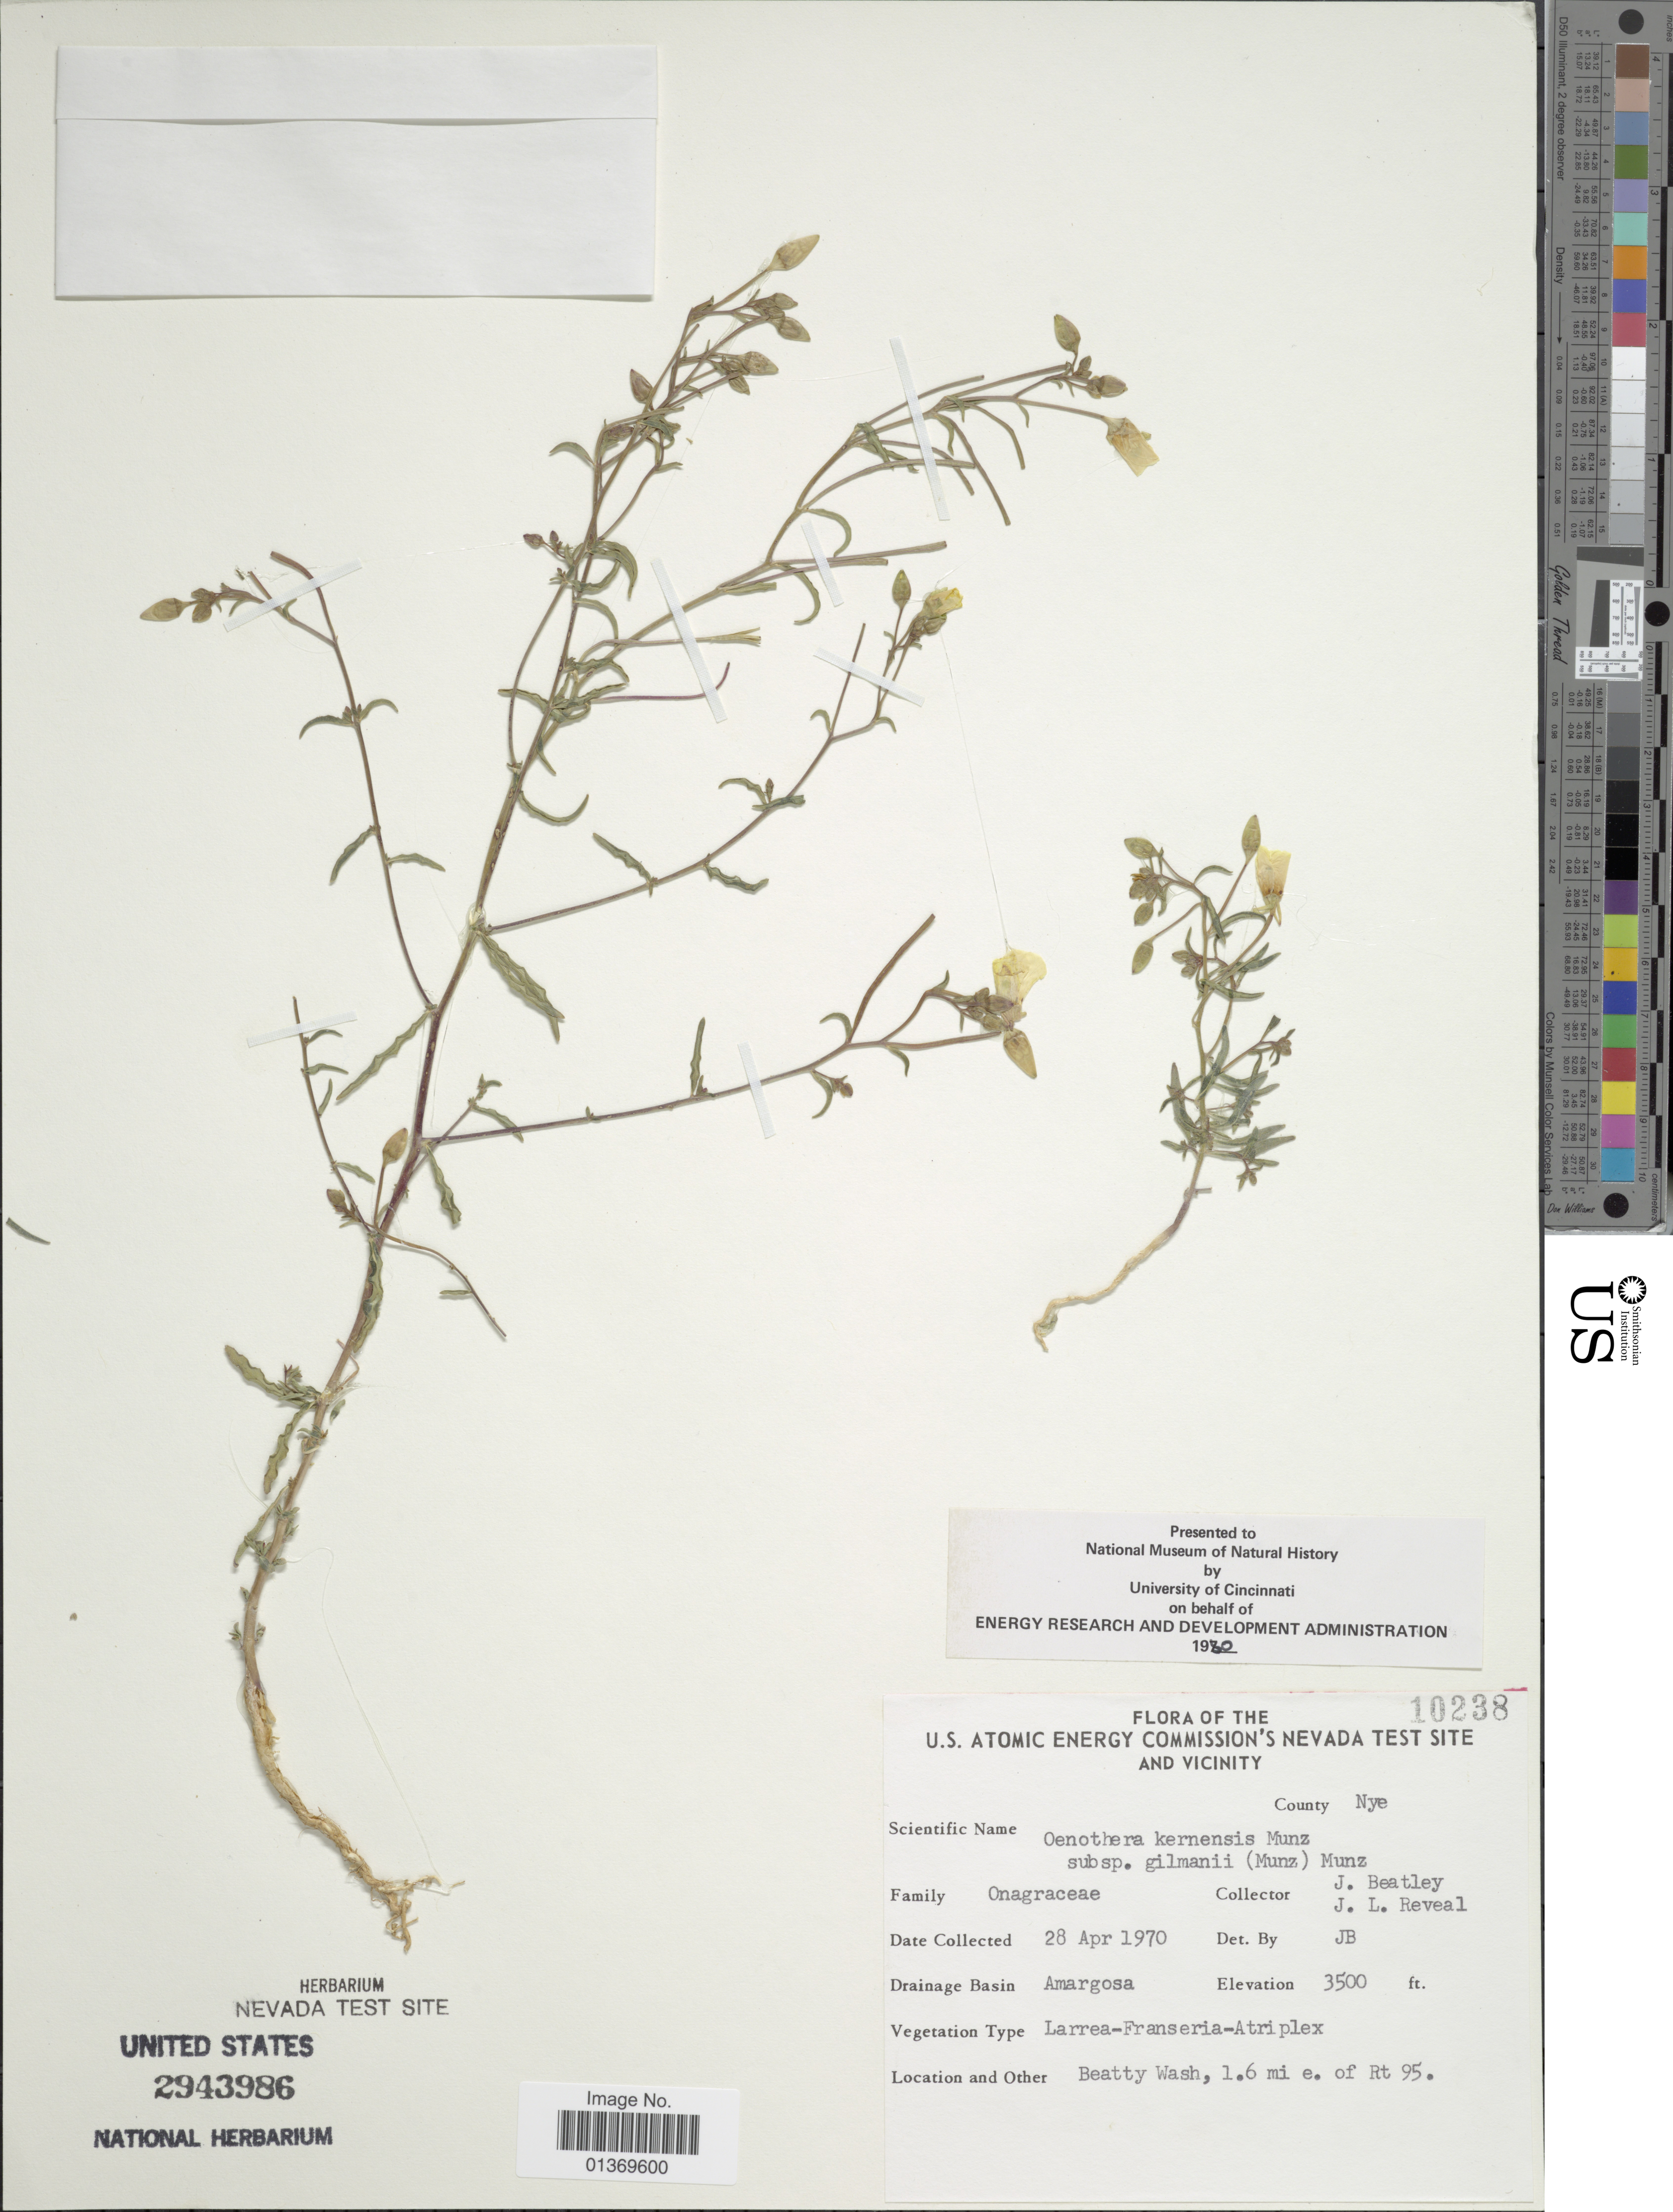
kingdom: Plantae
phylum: Tracheophyta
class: Magnoliopsida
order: Myrtales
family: Onagraceae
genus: Camissonia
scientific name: Camissonia kernensis subsp. gilmanii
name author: (Munz) P.H. Raven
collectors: J. C. Beatley & J. L. Reveal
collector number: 10238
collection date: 1970-04-28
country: United States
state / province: Nevada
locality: U.S. Atomic Energy Commission's Nevada Test Site and Vicinity, County Nye, Amargosa, Beatty Wash, 1.6 mi e. of Rt 95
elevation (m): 1067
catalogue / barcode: US 2943986